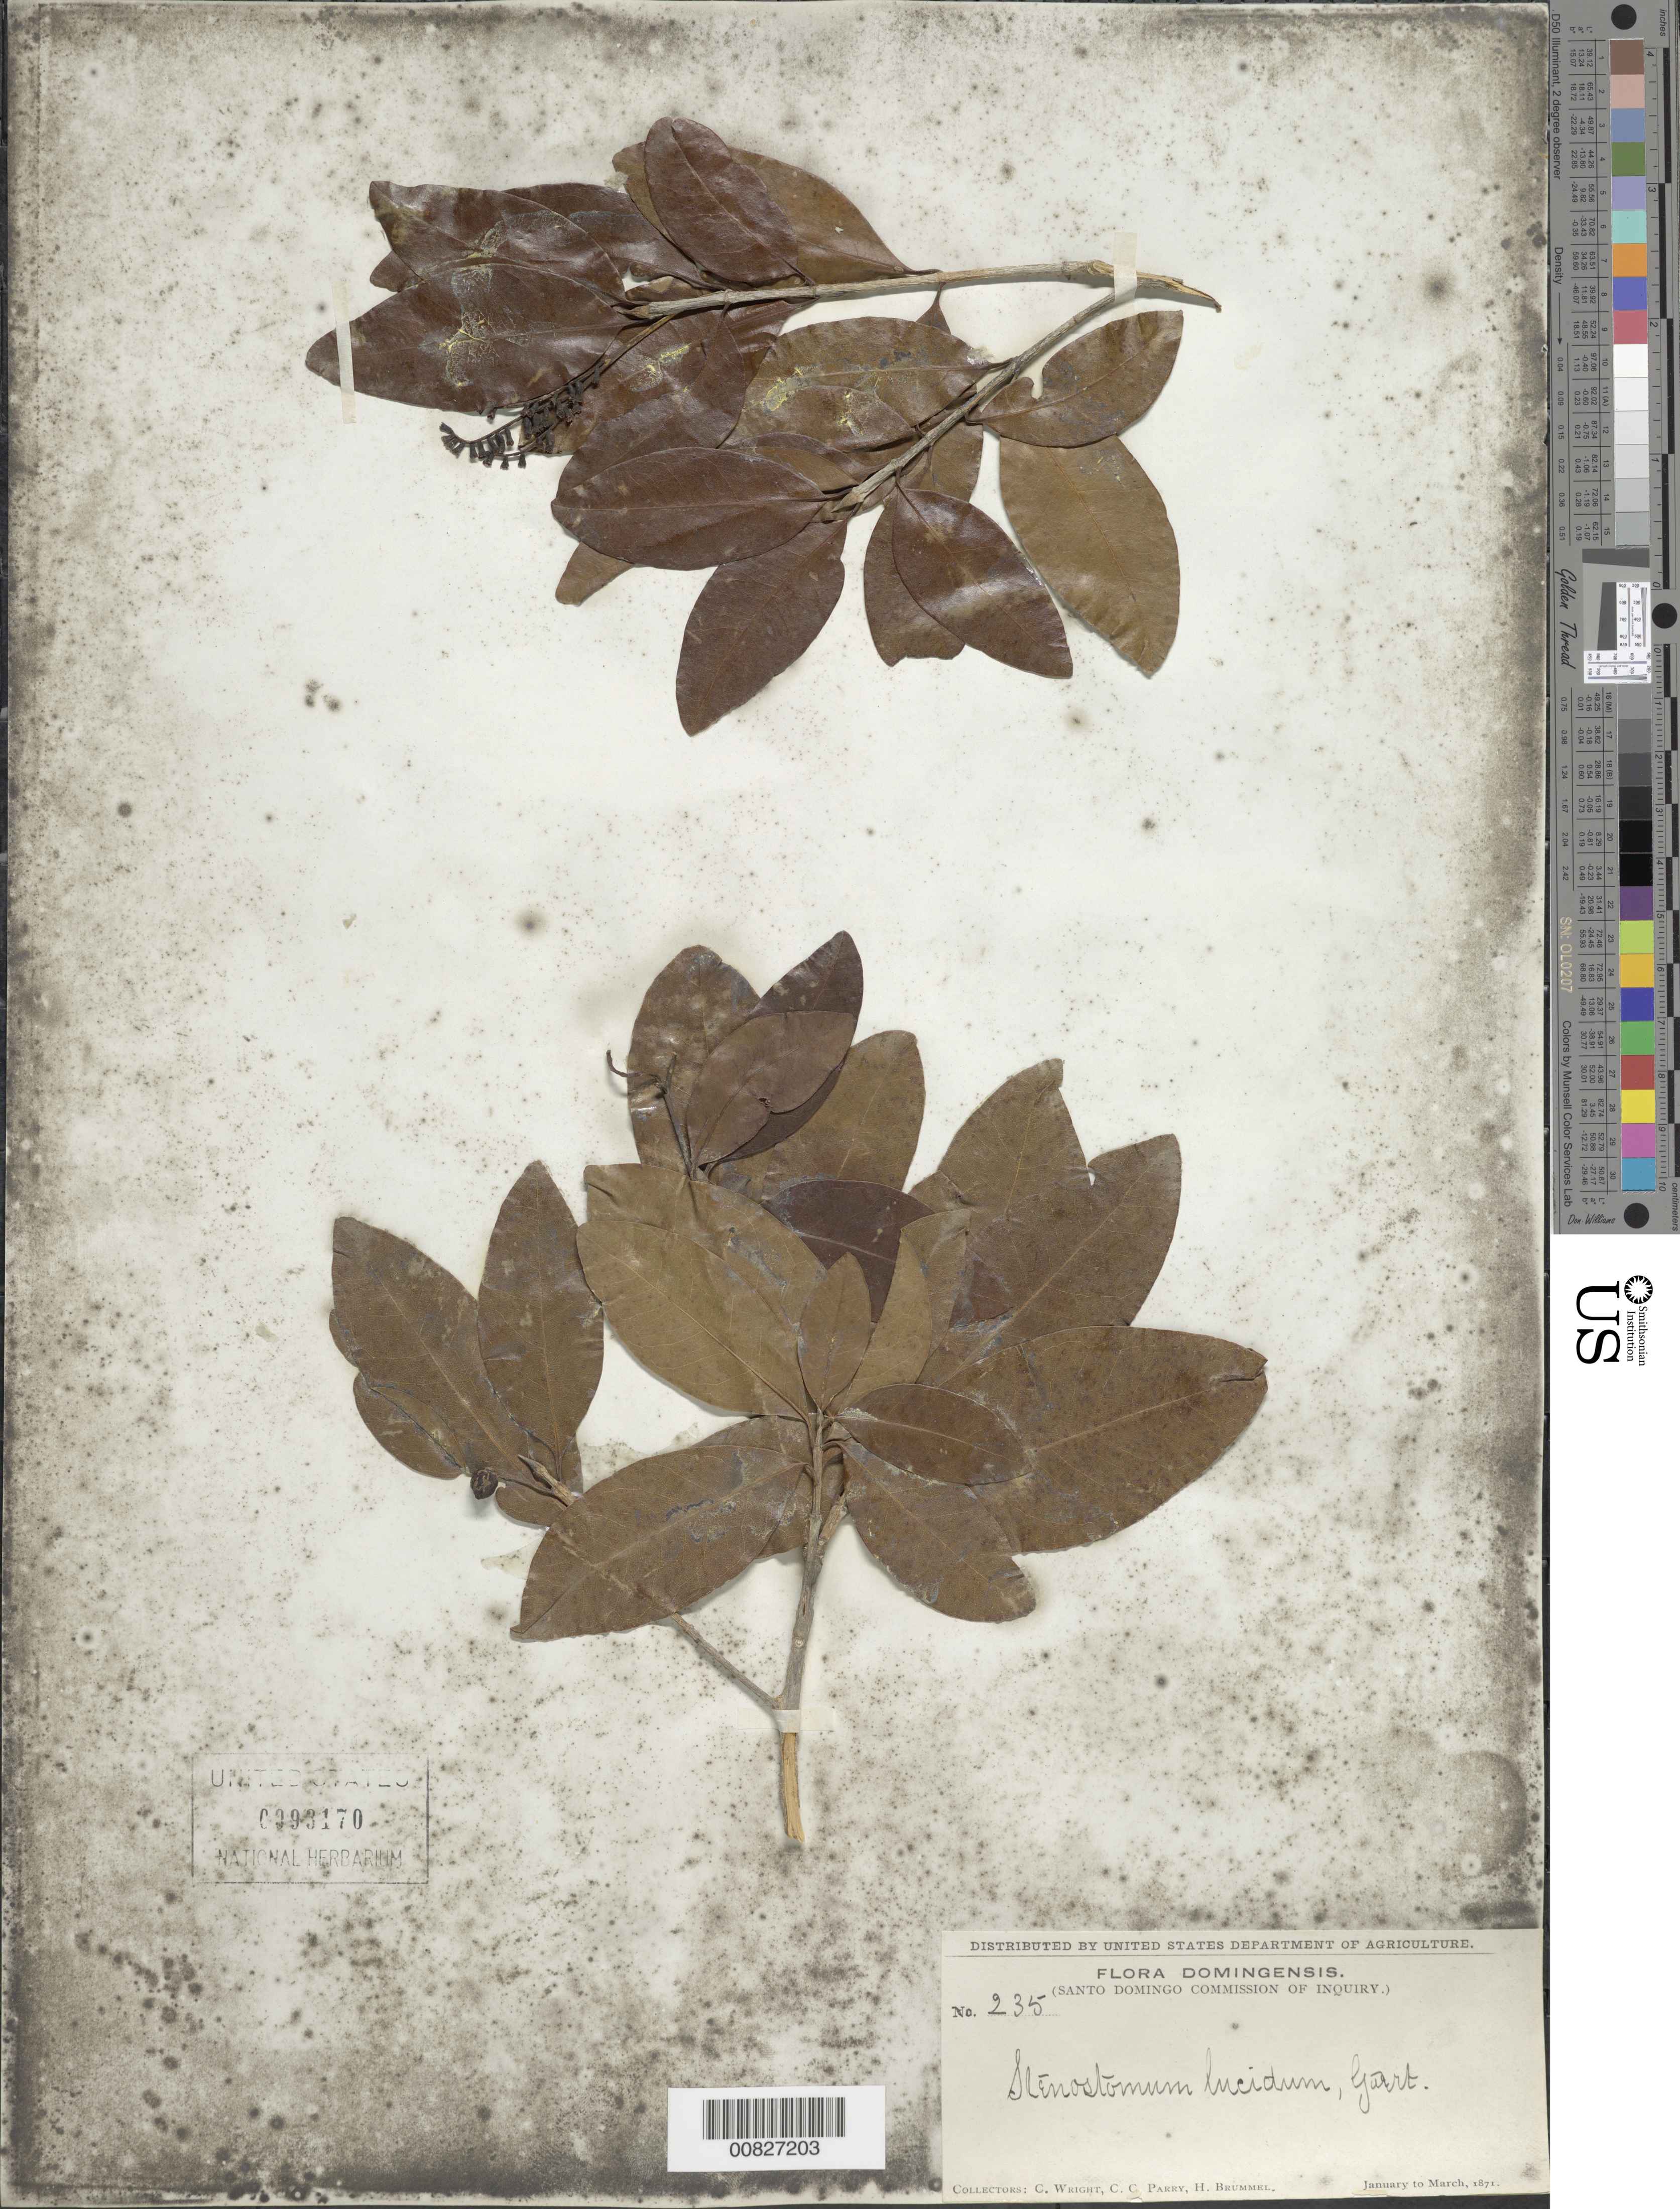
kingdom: Plantae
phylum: Tracheophyta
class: Magnoliopsida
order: Gentianales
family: Rubiaceae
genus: Stenostomum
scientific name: Stenostomum lucidum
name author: (Sw.) C.F. Gaertn.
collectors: C. Wright, C. C. Parry & H. Brummel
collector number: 235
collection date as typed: Jan 1871 to -- Mar 1871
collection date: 1871-01/1871-03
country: Dominican Republic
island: Hispaniola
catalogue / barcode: US 93170